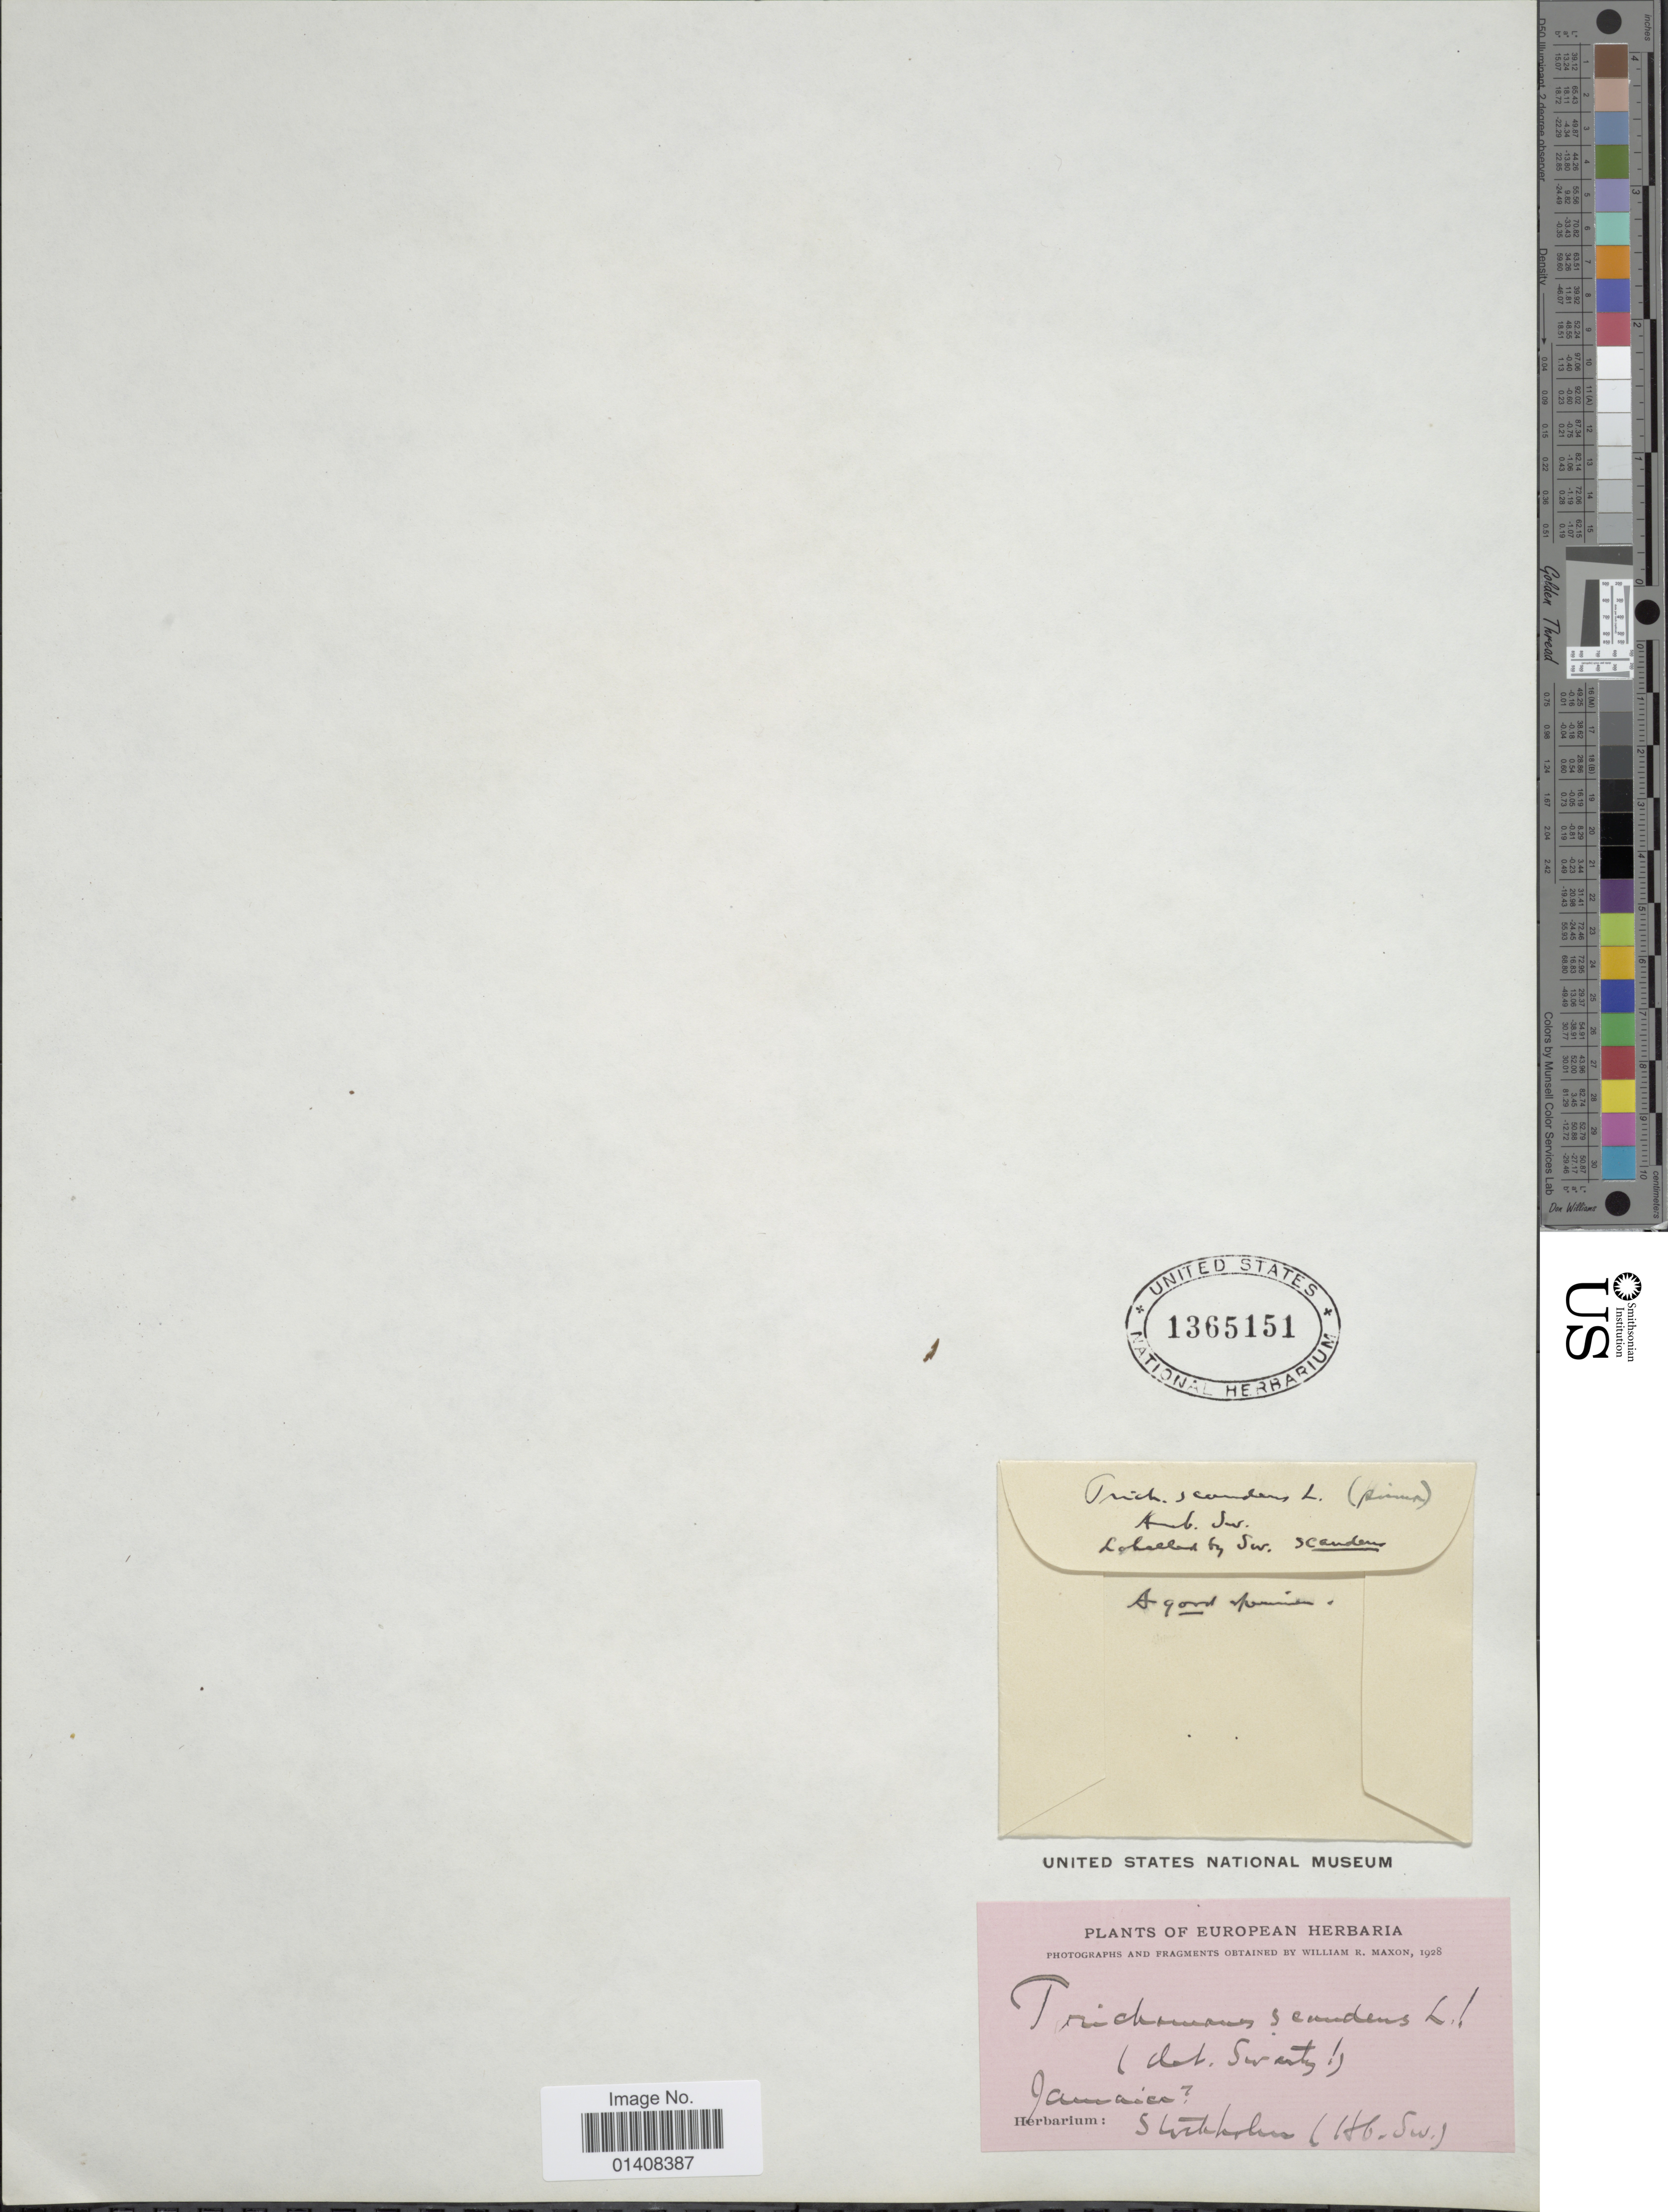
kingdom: Plantae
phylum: Tracheophyta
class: Polypodiopsida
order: Hymenophyllales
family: Hymenophyllaceae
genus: Trichomanes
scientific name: Trichomanes scandens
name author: L.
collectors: ex herb. Sw.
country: Jamaica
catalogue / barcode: US 1365151